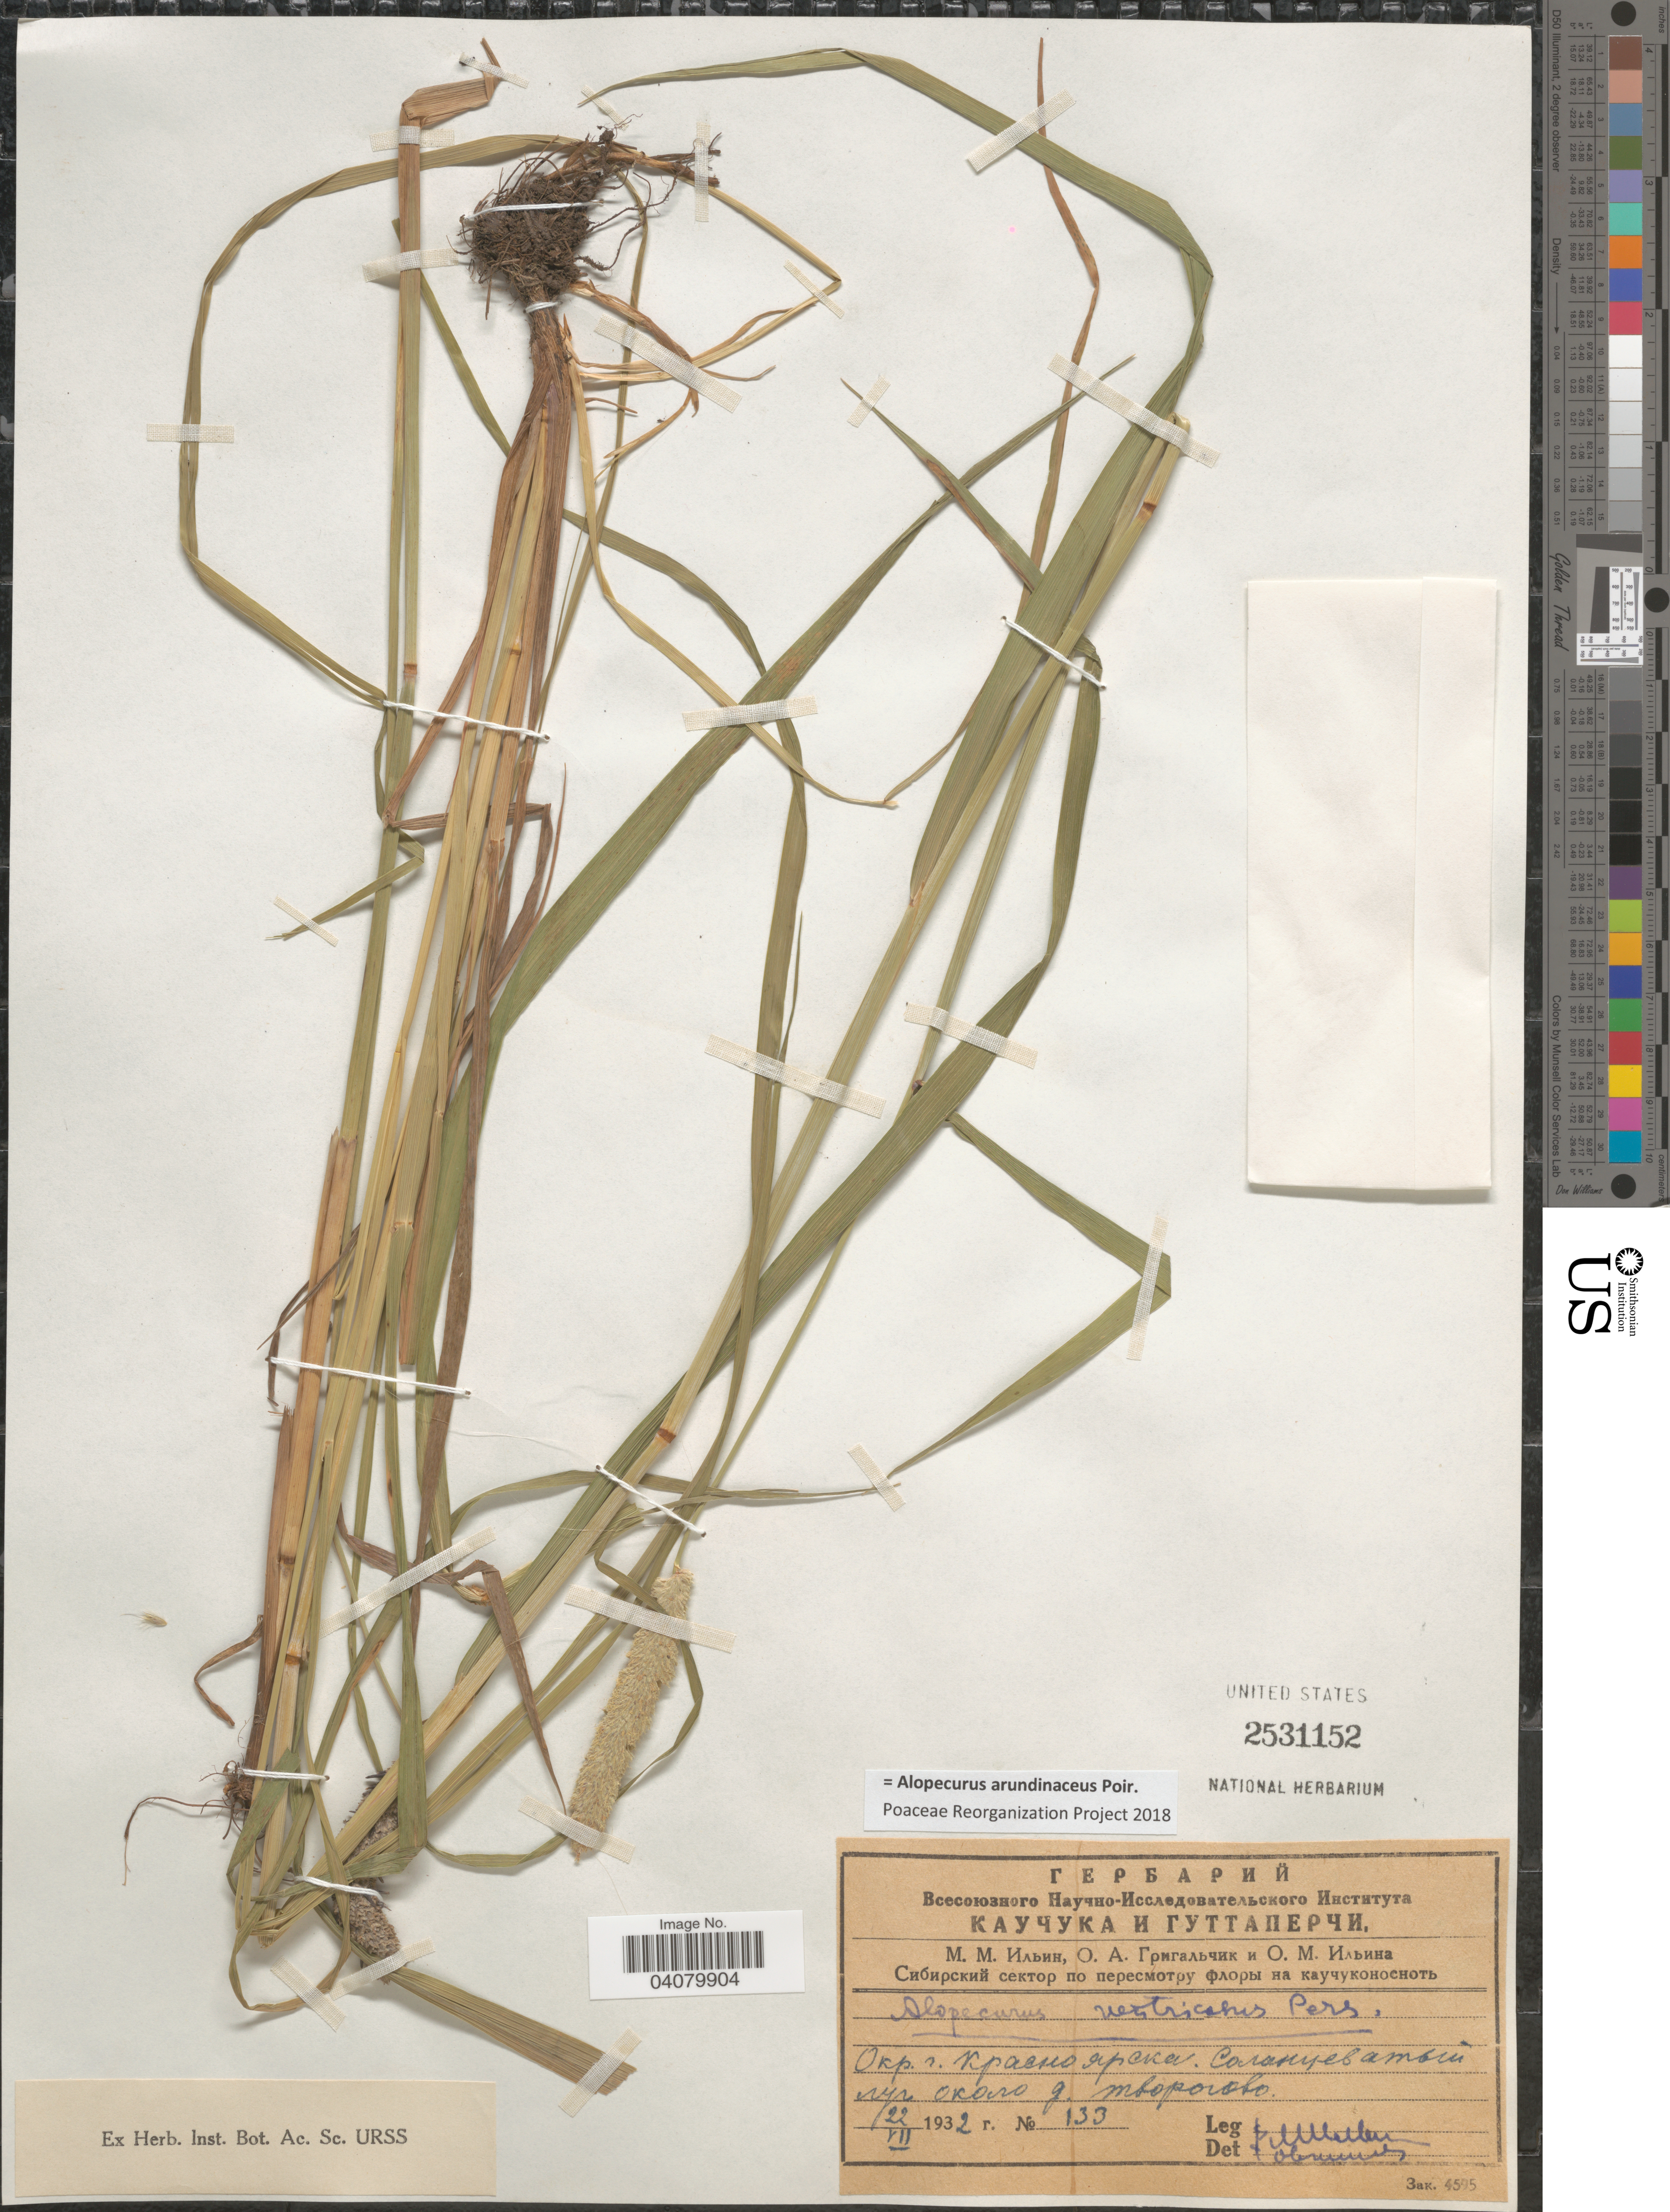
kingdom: Plantae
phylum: Tracheophyta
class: Liliopsida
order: Poales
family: Poaceae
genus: Alopecurus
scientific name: Alopecurus arundinaceus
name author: Poir.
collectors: M. Ilin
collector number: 133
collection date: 1932-07-22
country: Russian Federation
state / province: Krasnoyarsk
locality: Near village Tvorogovo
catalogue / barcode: US 2531152